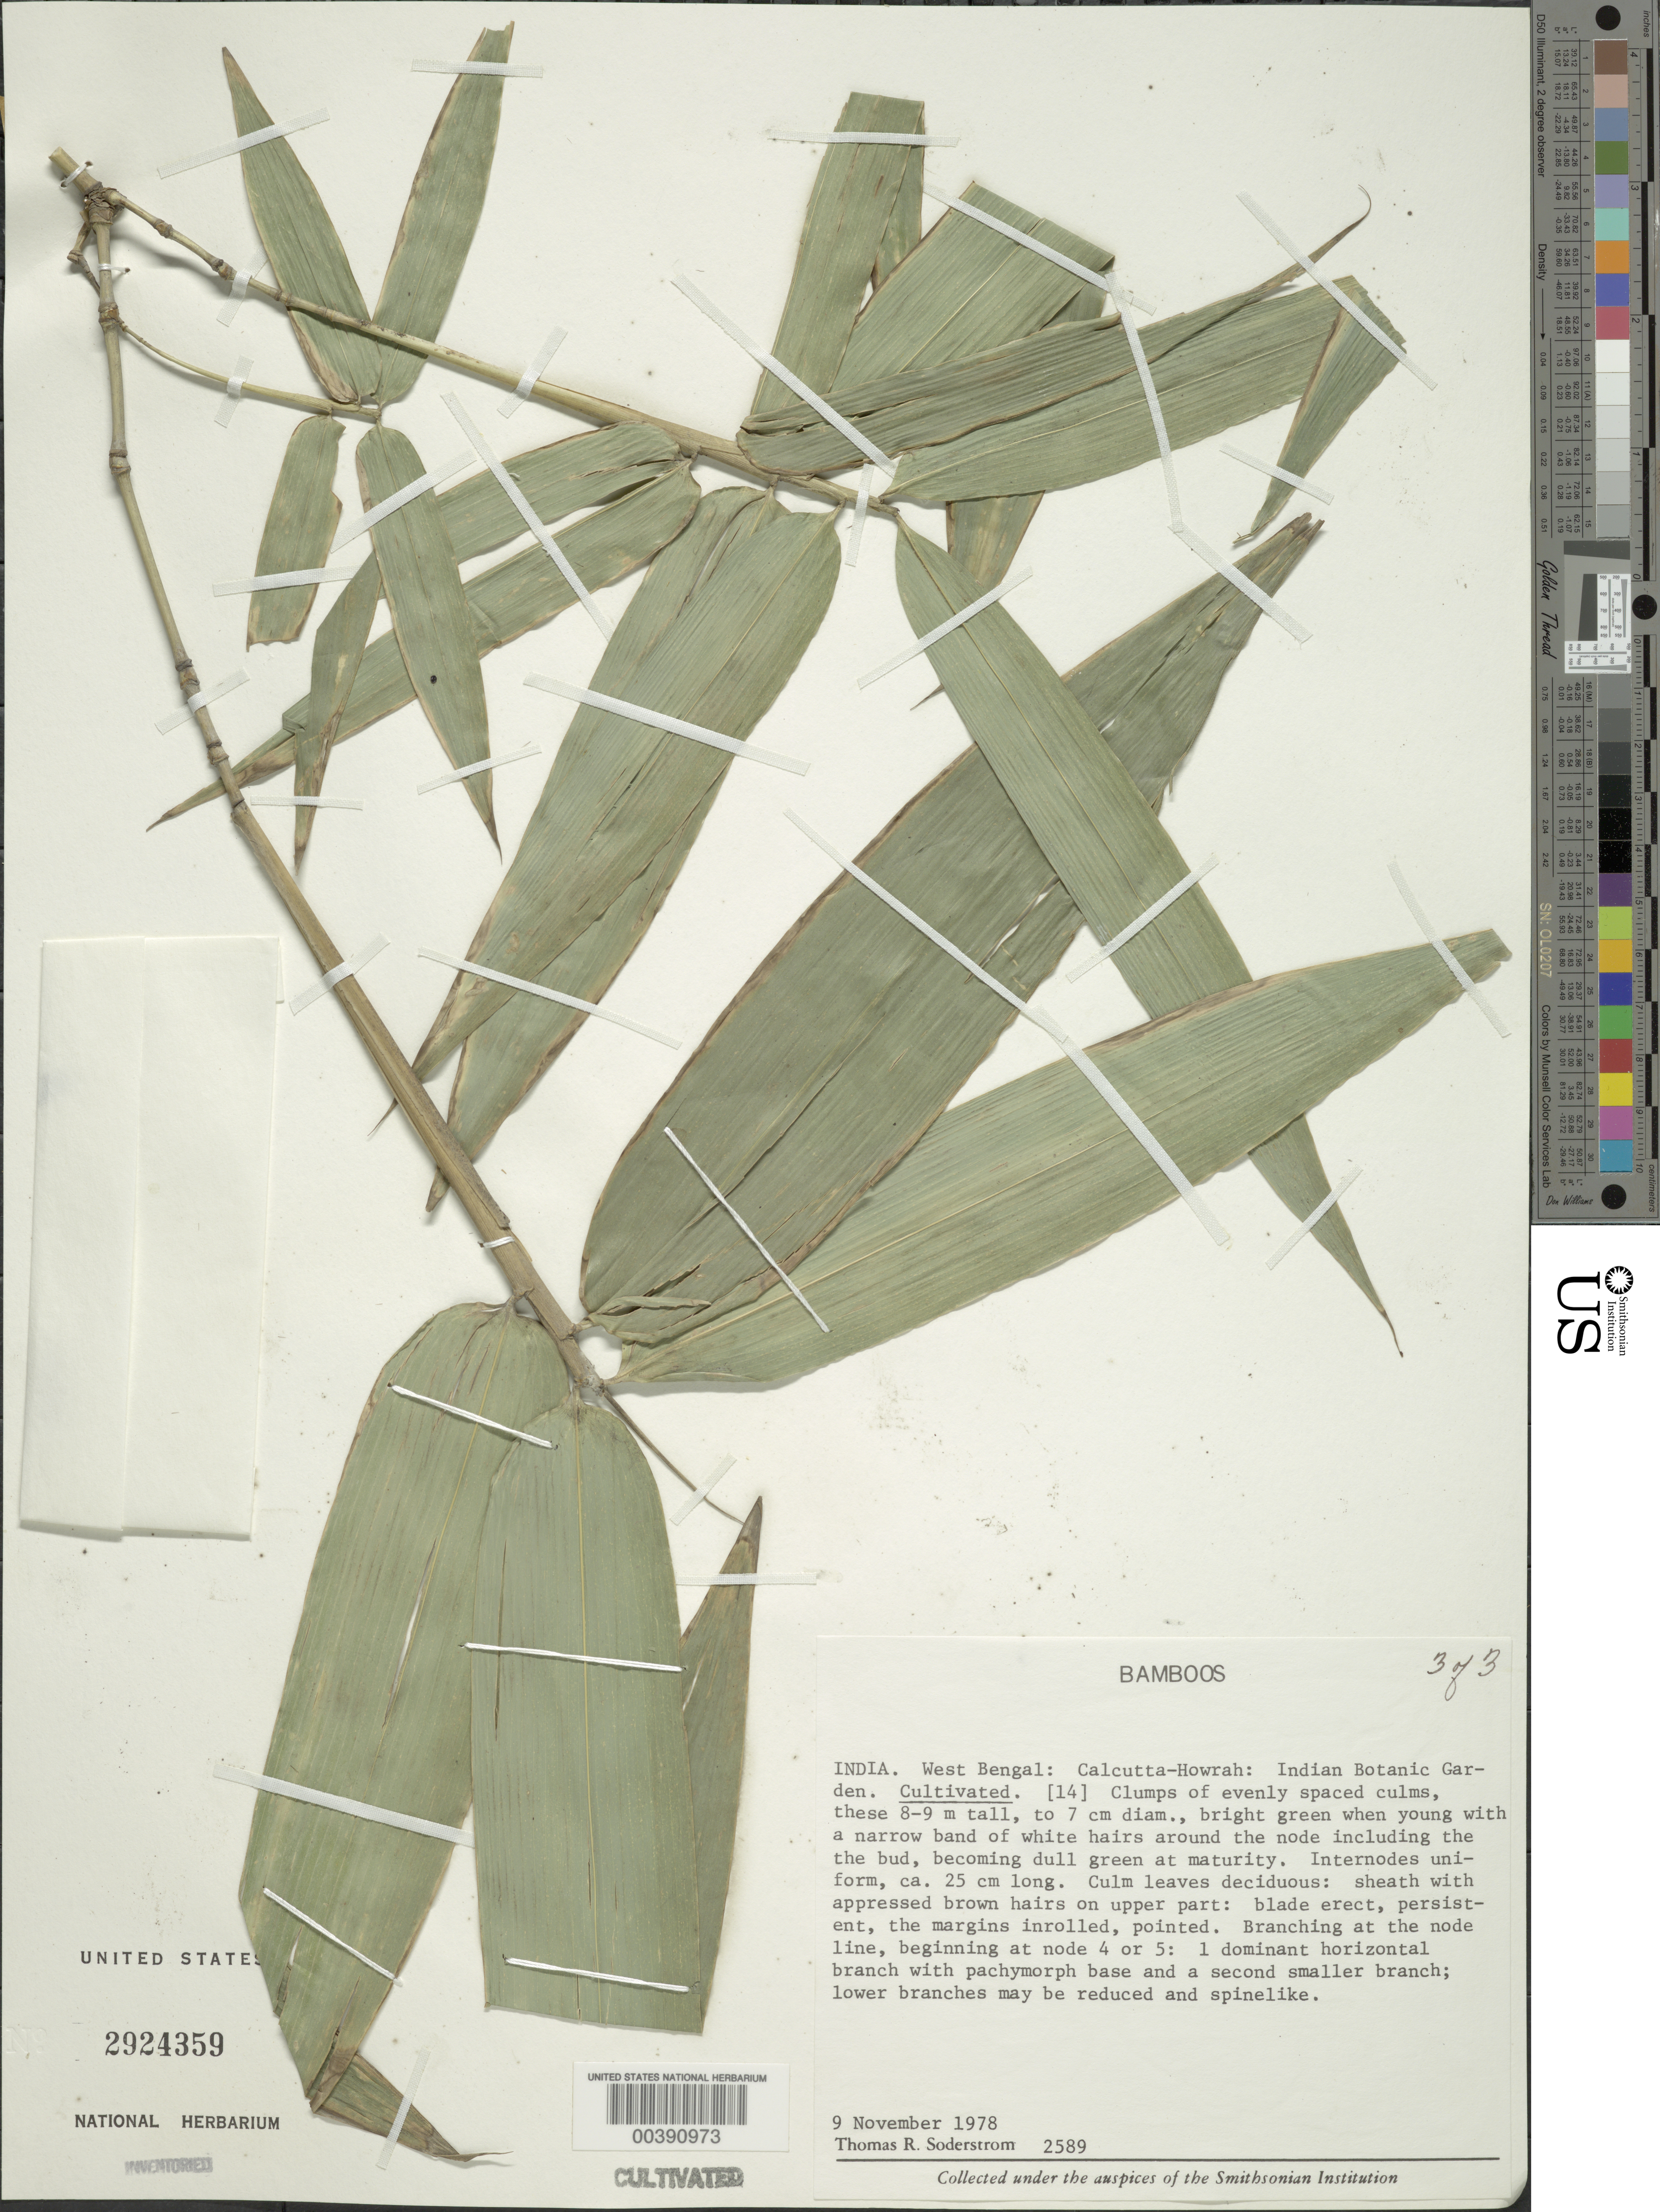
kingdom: Plantae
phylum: Tracheophyta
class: Liliopsida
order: Poales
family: Poaceae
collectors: T. R. Soderstrom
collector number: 2589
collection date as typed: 09 Nov 1978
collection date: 1978-11-09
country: India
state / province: West Bengal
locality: Calcutta-Howrah, Indian Botanic Garden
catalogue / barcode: US 2924359